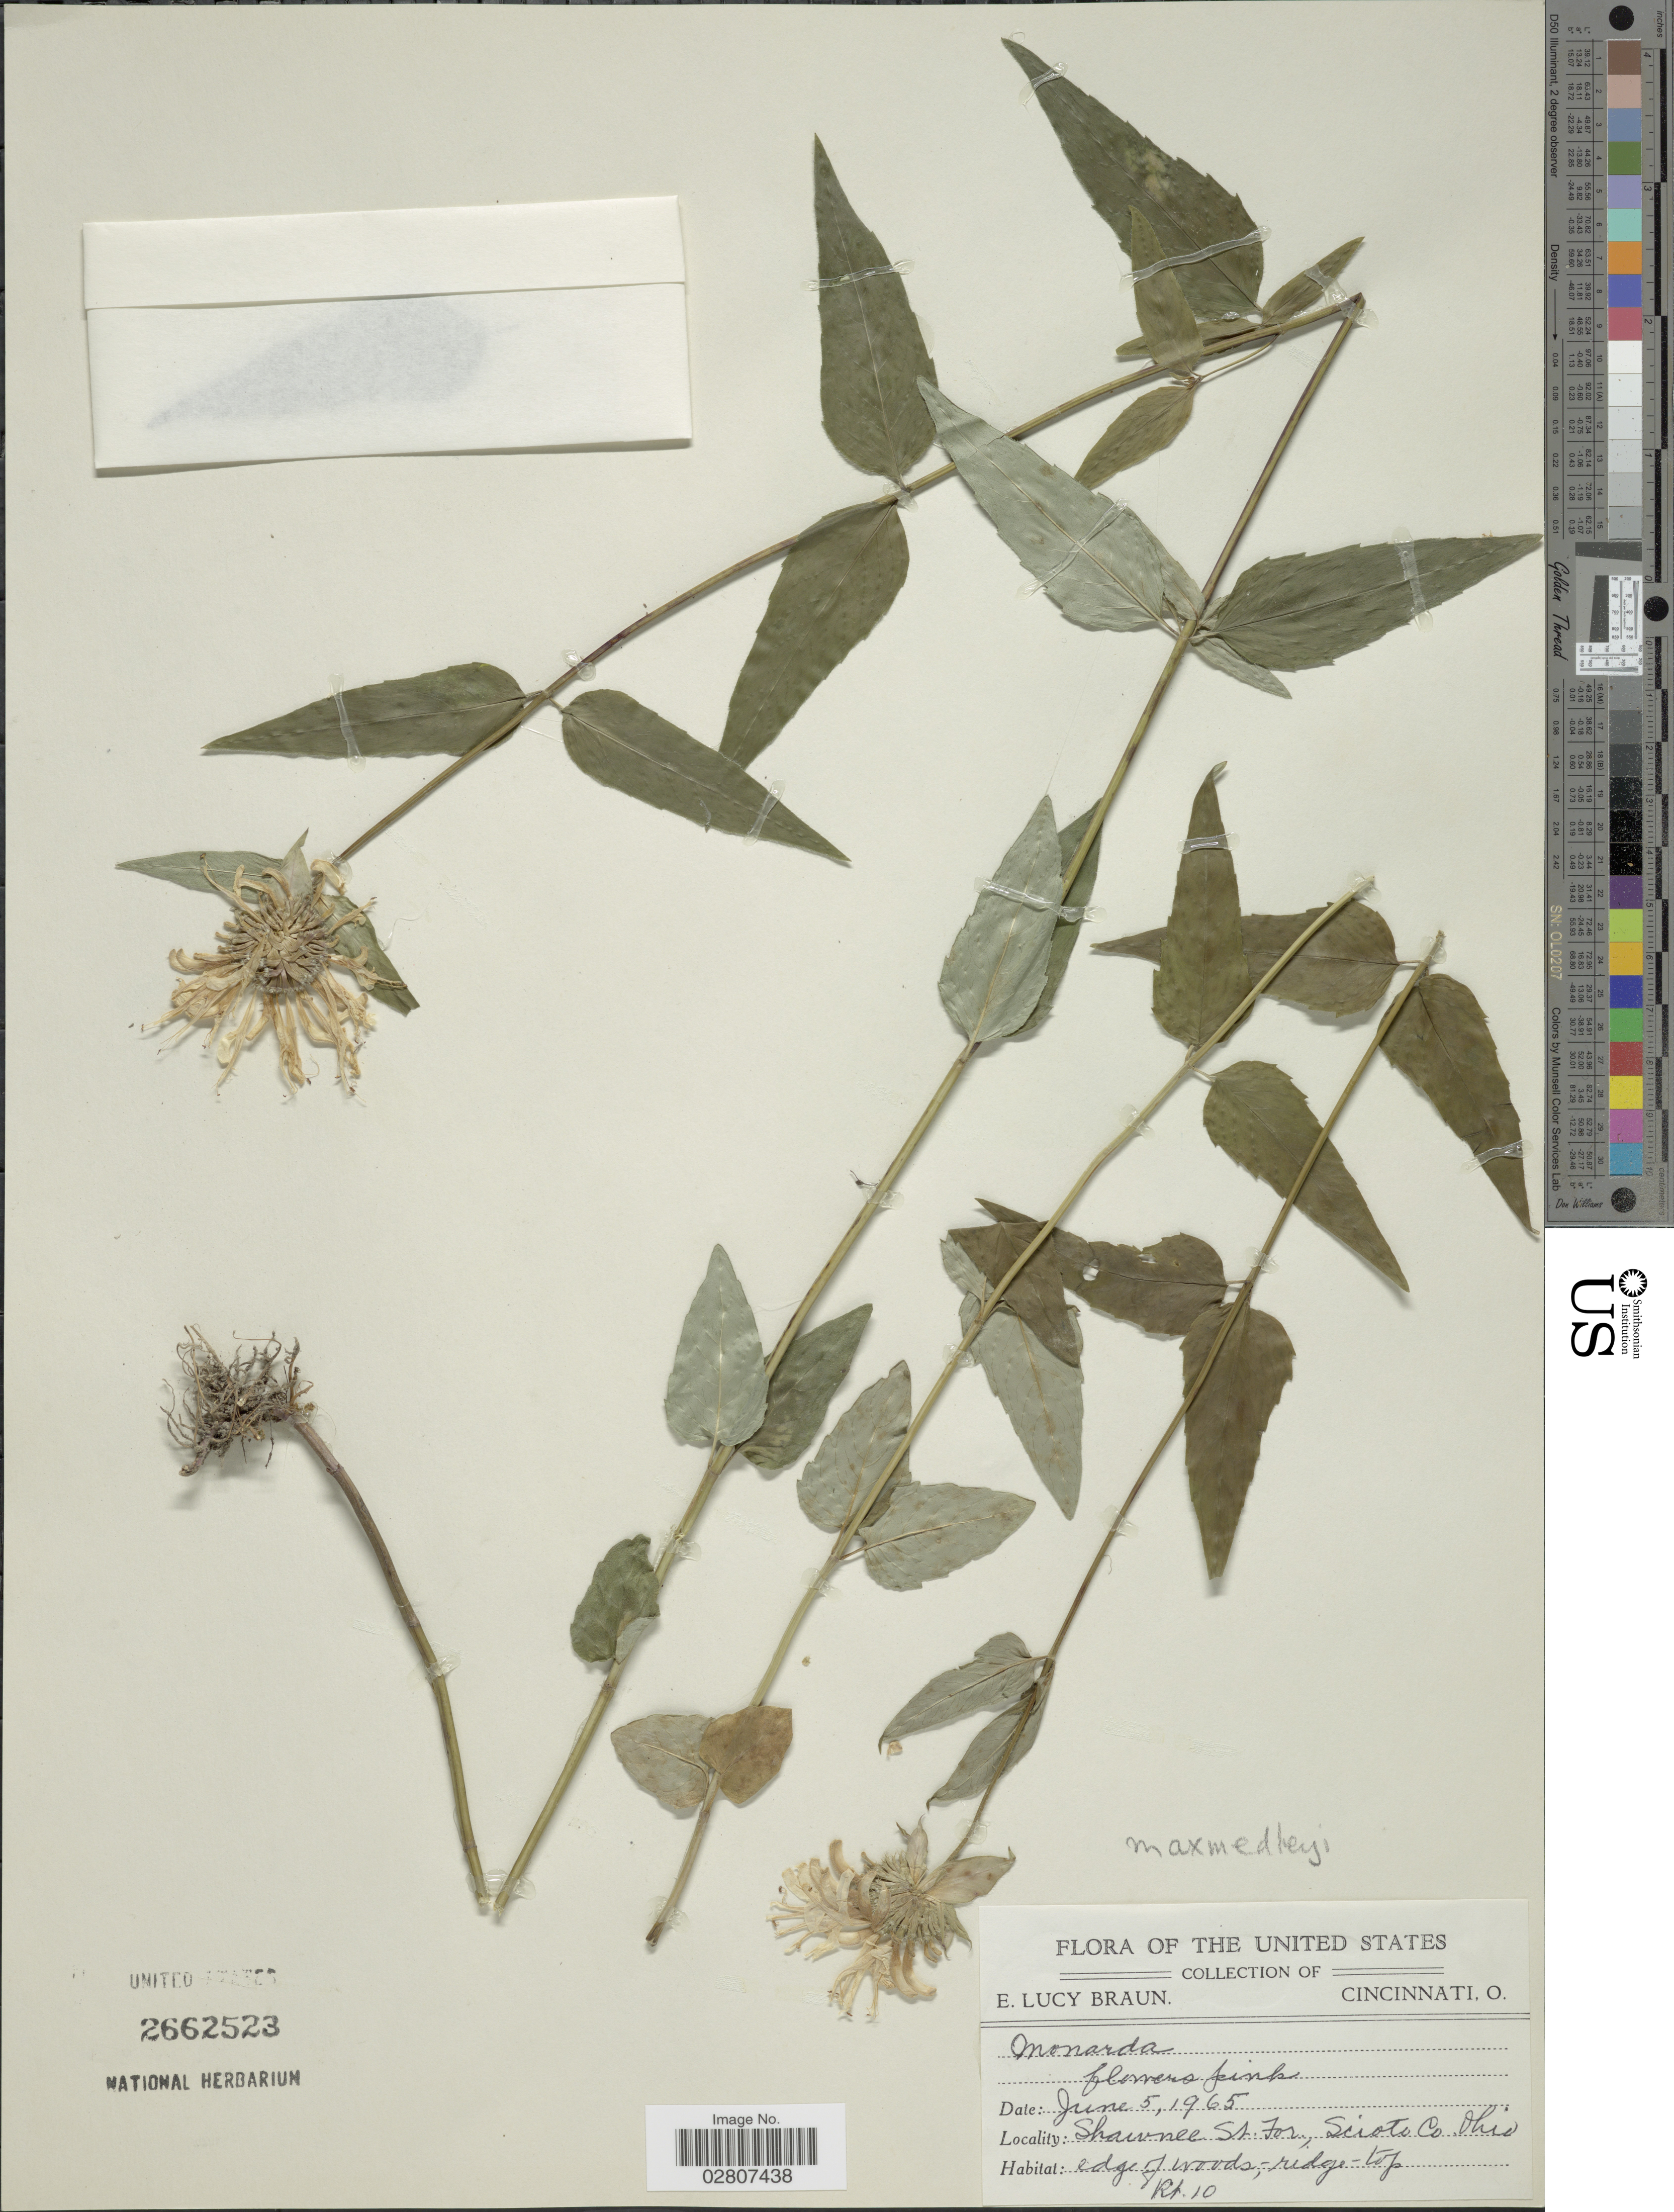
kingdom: Plantae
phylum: Tracheophyta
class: Magnoliopsida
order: Lamiales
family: Lamiaceae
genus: Monarda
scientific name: Monarda sp.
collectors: E. L. Braun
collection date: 1965-06-05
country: United States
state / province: Ohio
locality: Shawnee St. For., Scioto Co. Ohio. Edge of woods-, ridge-top. Rt. 10.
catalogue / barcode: US 2662523